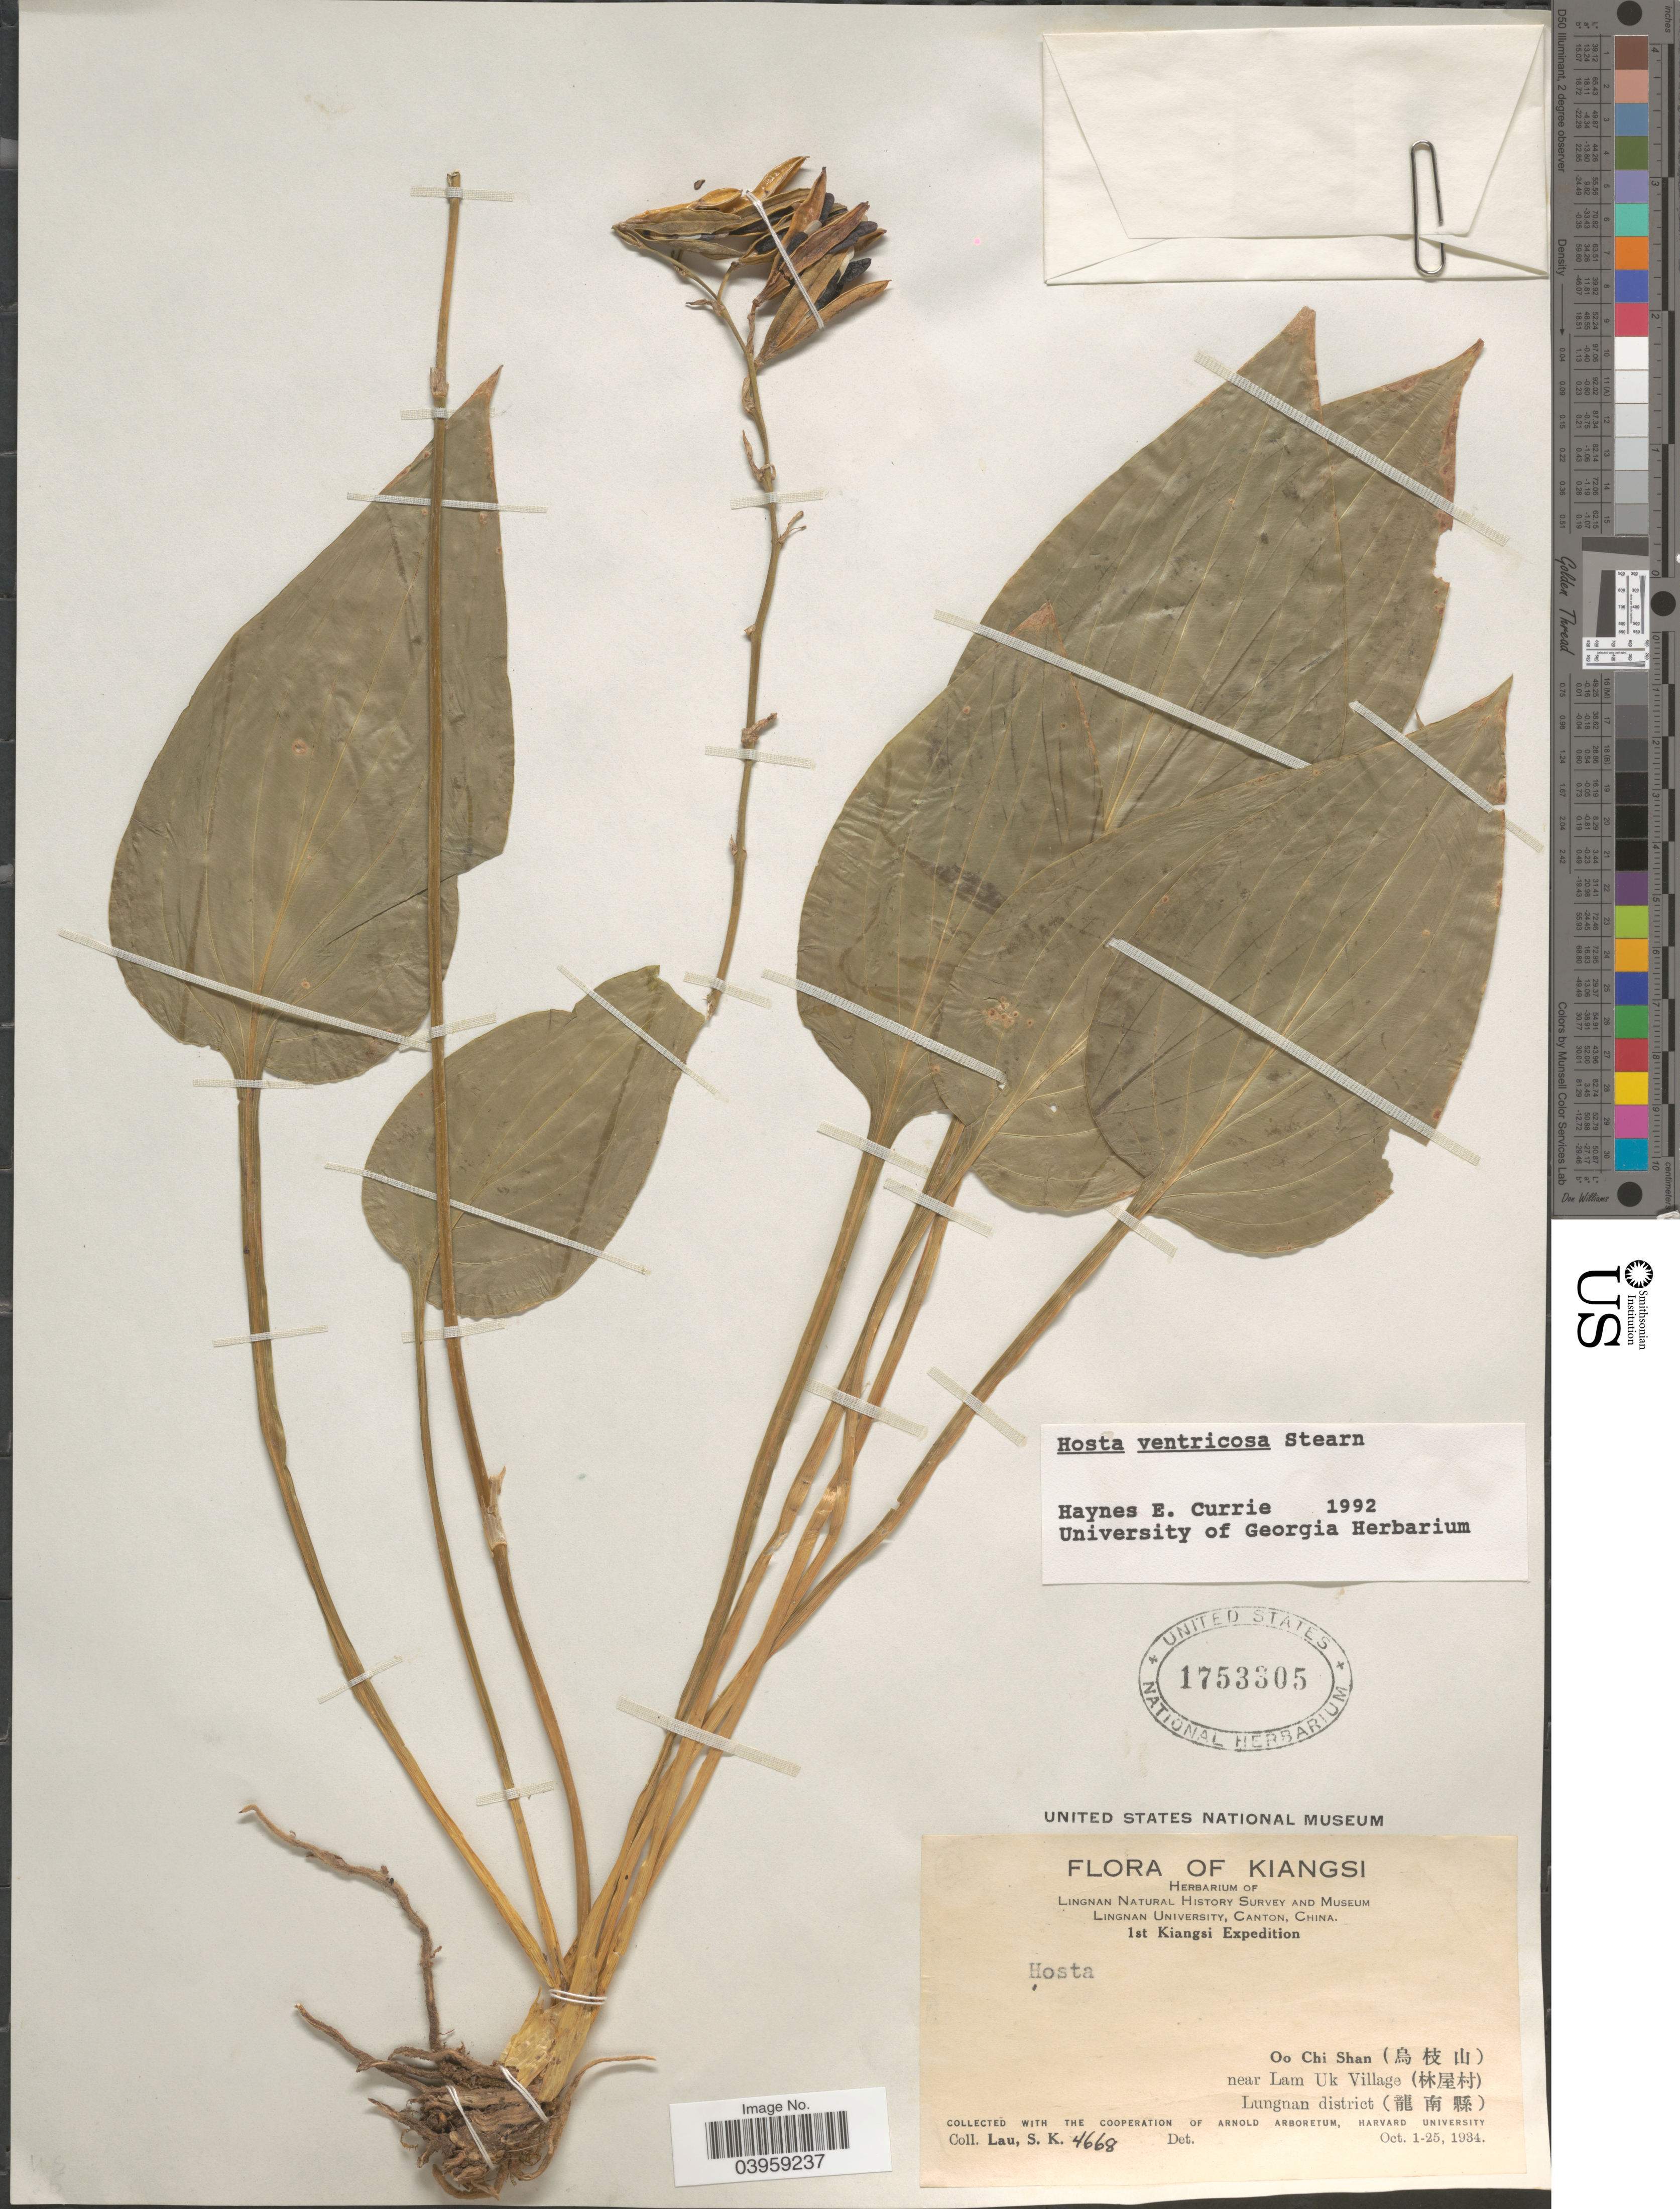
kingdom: Plantae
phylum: Tracheophyta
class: Liliopsida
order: Asparagales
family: Asparagaceae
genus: Hosta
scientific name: Hosta ventricosa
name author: Stearn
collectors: S. K. Lau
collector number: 4668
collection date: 1934-10-01/1934-10-25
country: China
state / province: Jiangxi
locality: Kiangsi. Oo Chi Shan (X) near Lam Uk Village (X). Lungnan district (X).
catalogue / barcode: US 1753305